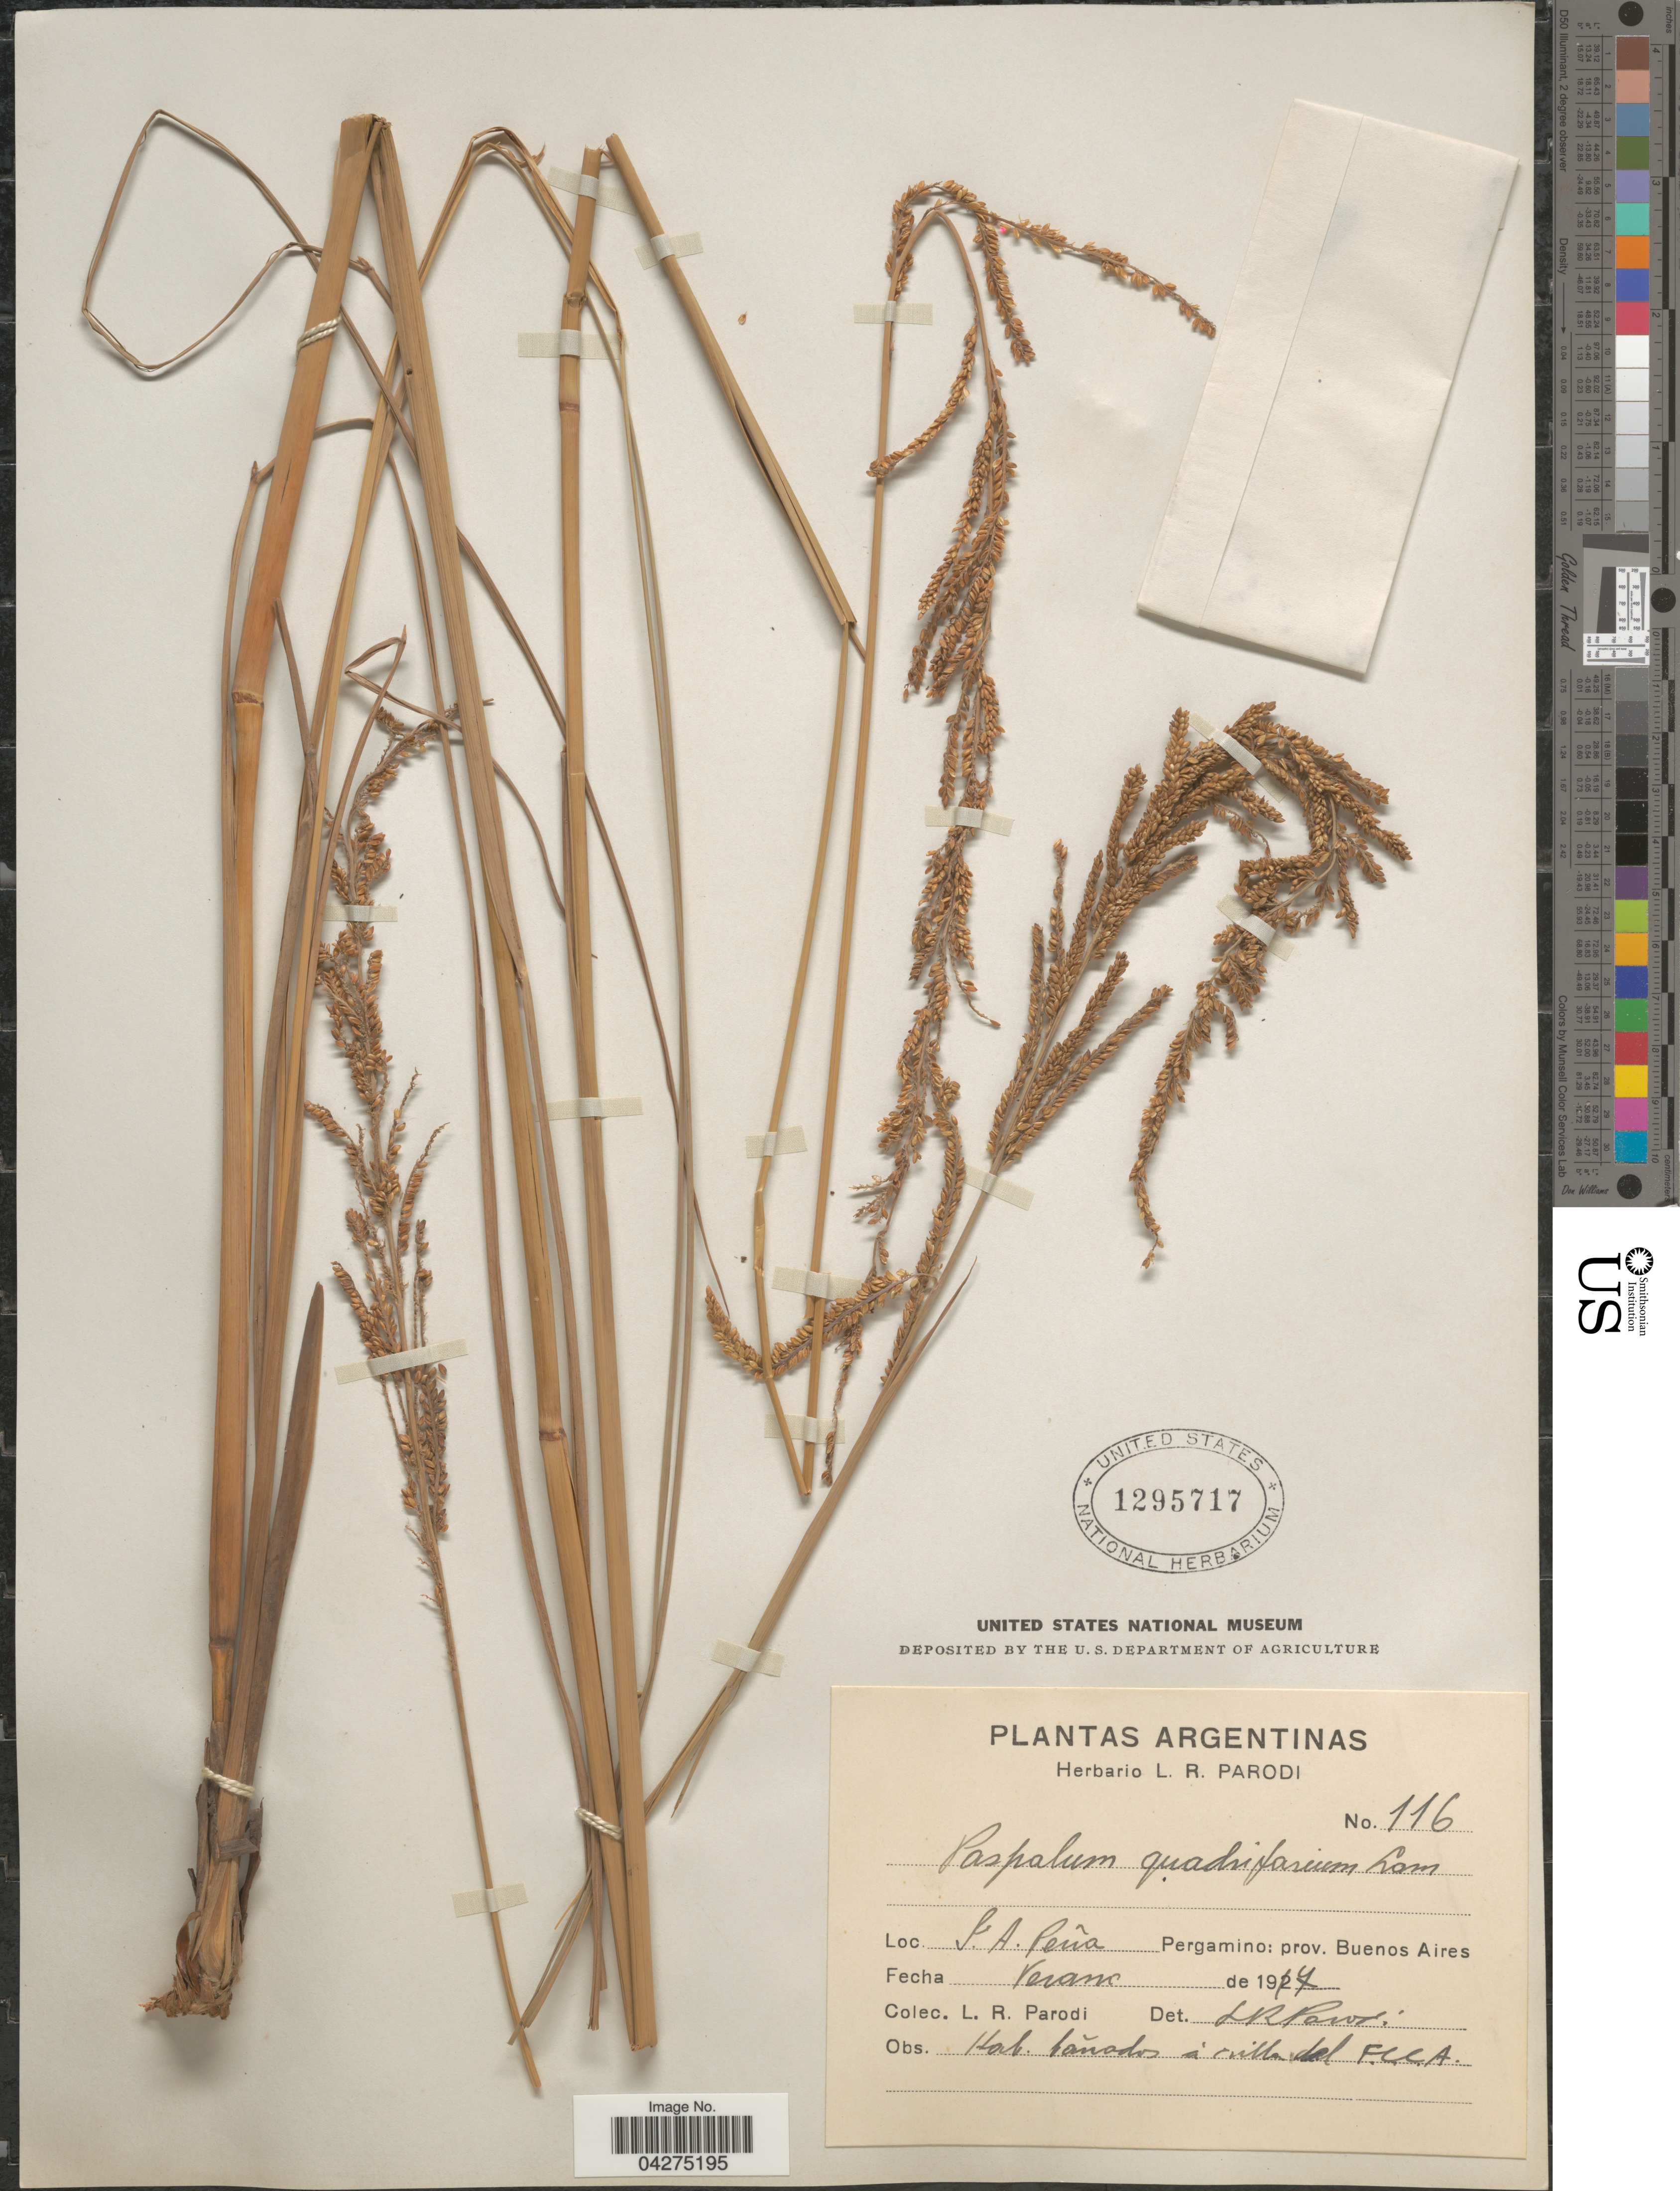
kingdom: Plantae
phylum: Tracheophyta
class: Liliopsida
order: Poales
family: Poaceae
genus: Paspalum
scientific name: Paspalum quadrifarium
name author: Lam.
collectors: L. R. Parodi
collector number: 116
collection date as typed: Verano de 1917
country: Argentina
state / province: Buenos Aires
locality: S. A. Peña Pergamino. Bañados à orilla del F.C.C.A.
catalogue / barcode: US 1295717